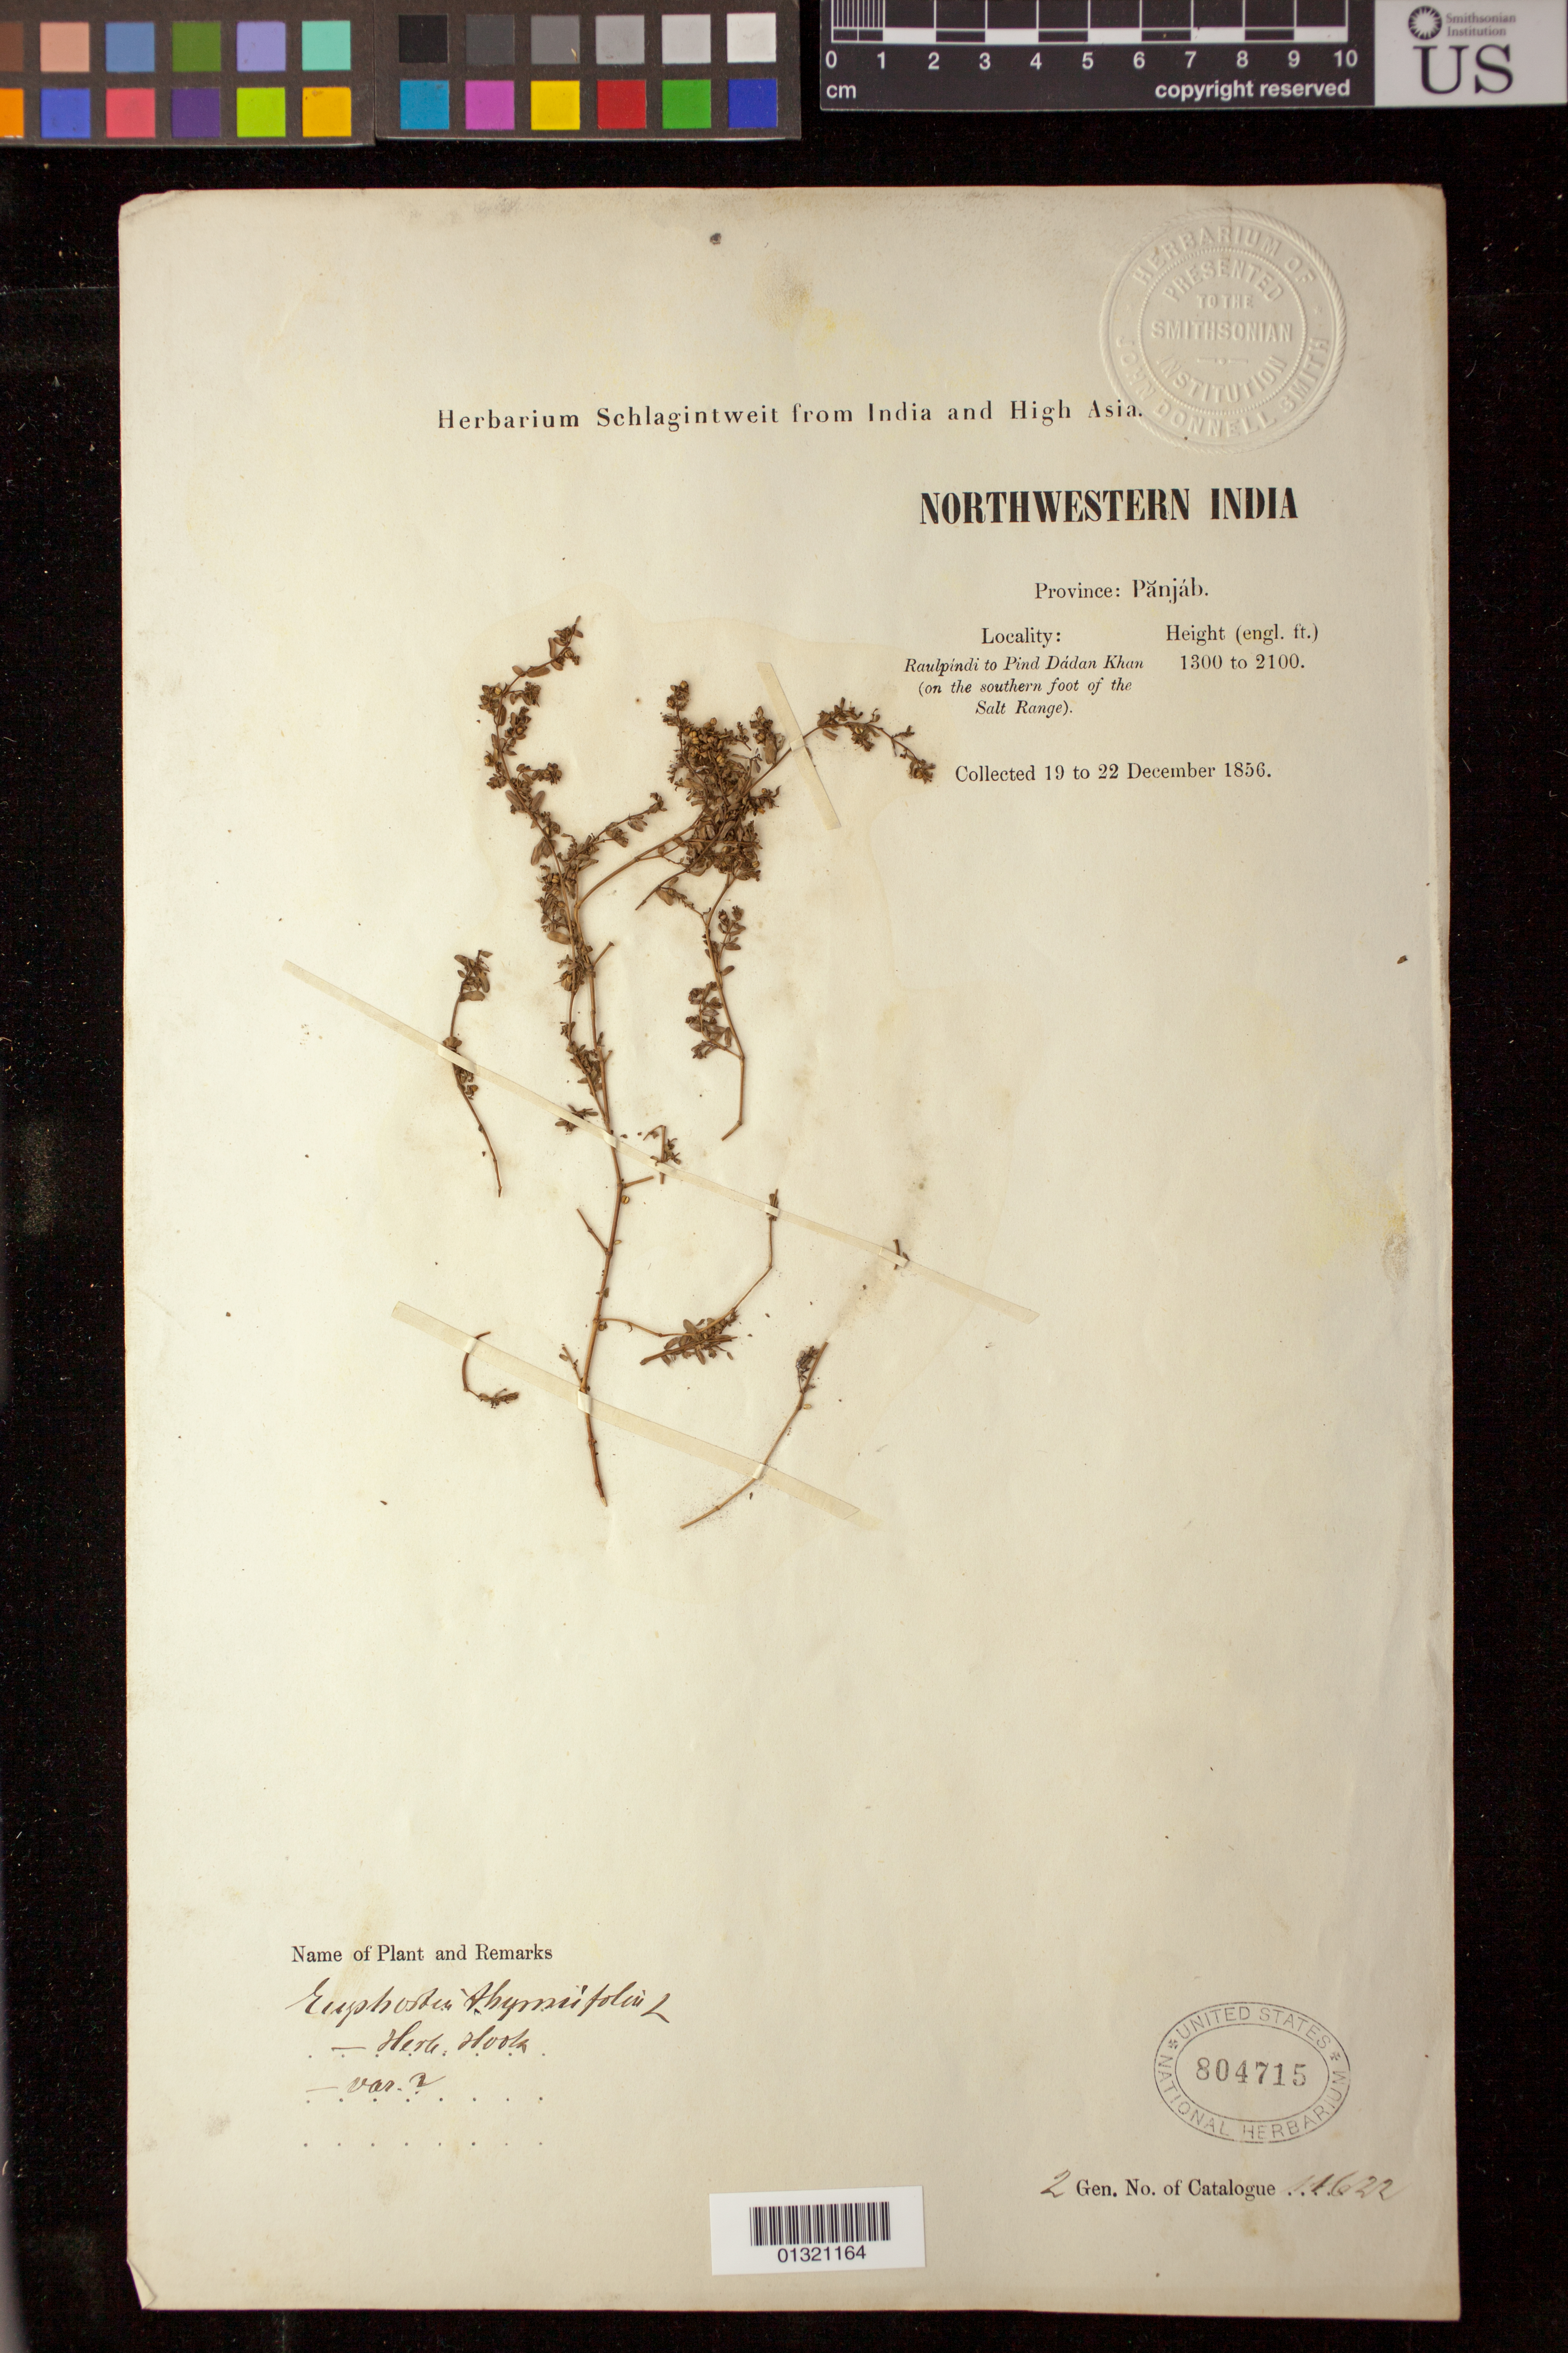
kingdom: Plantae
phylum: Tracheophyta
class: Magnoliopsida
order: Malpighiales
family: Euphorbiaceae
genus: Euphorbia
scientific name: Euphorbia thymifolia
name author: L.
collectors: H. A. von Schlagintweit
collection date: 1856-12-19/1856-12-22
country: Pakistan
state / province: Punjab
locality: Raulpindi [Rāwalpindi] to Pind Dadan Khan (on the southern foot of the Salt Range)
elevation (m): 396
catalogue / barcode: US 804715